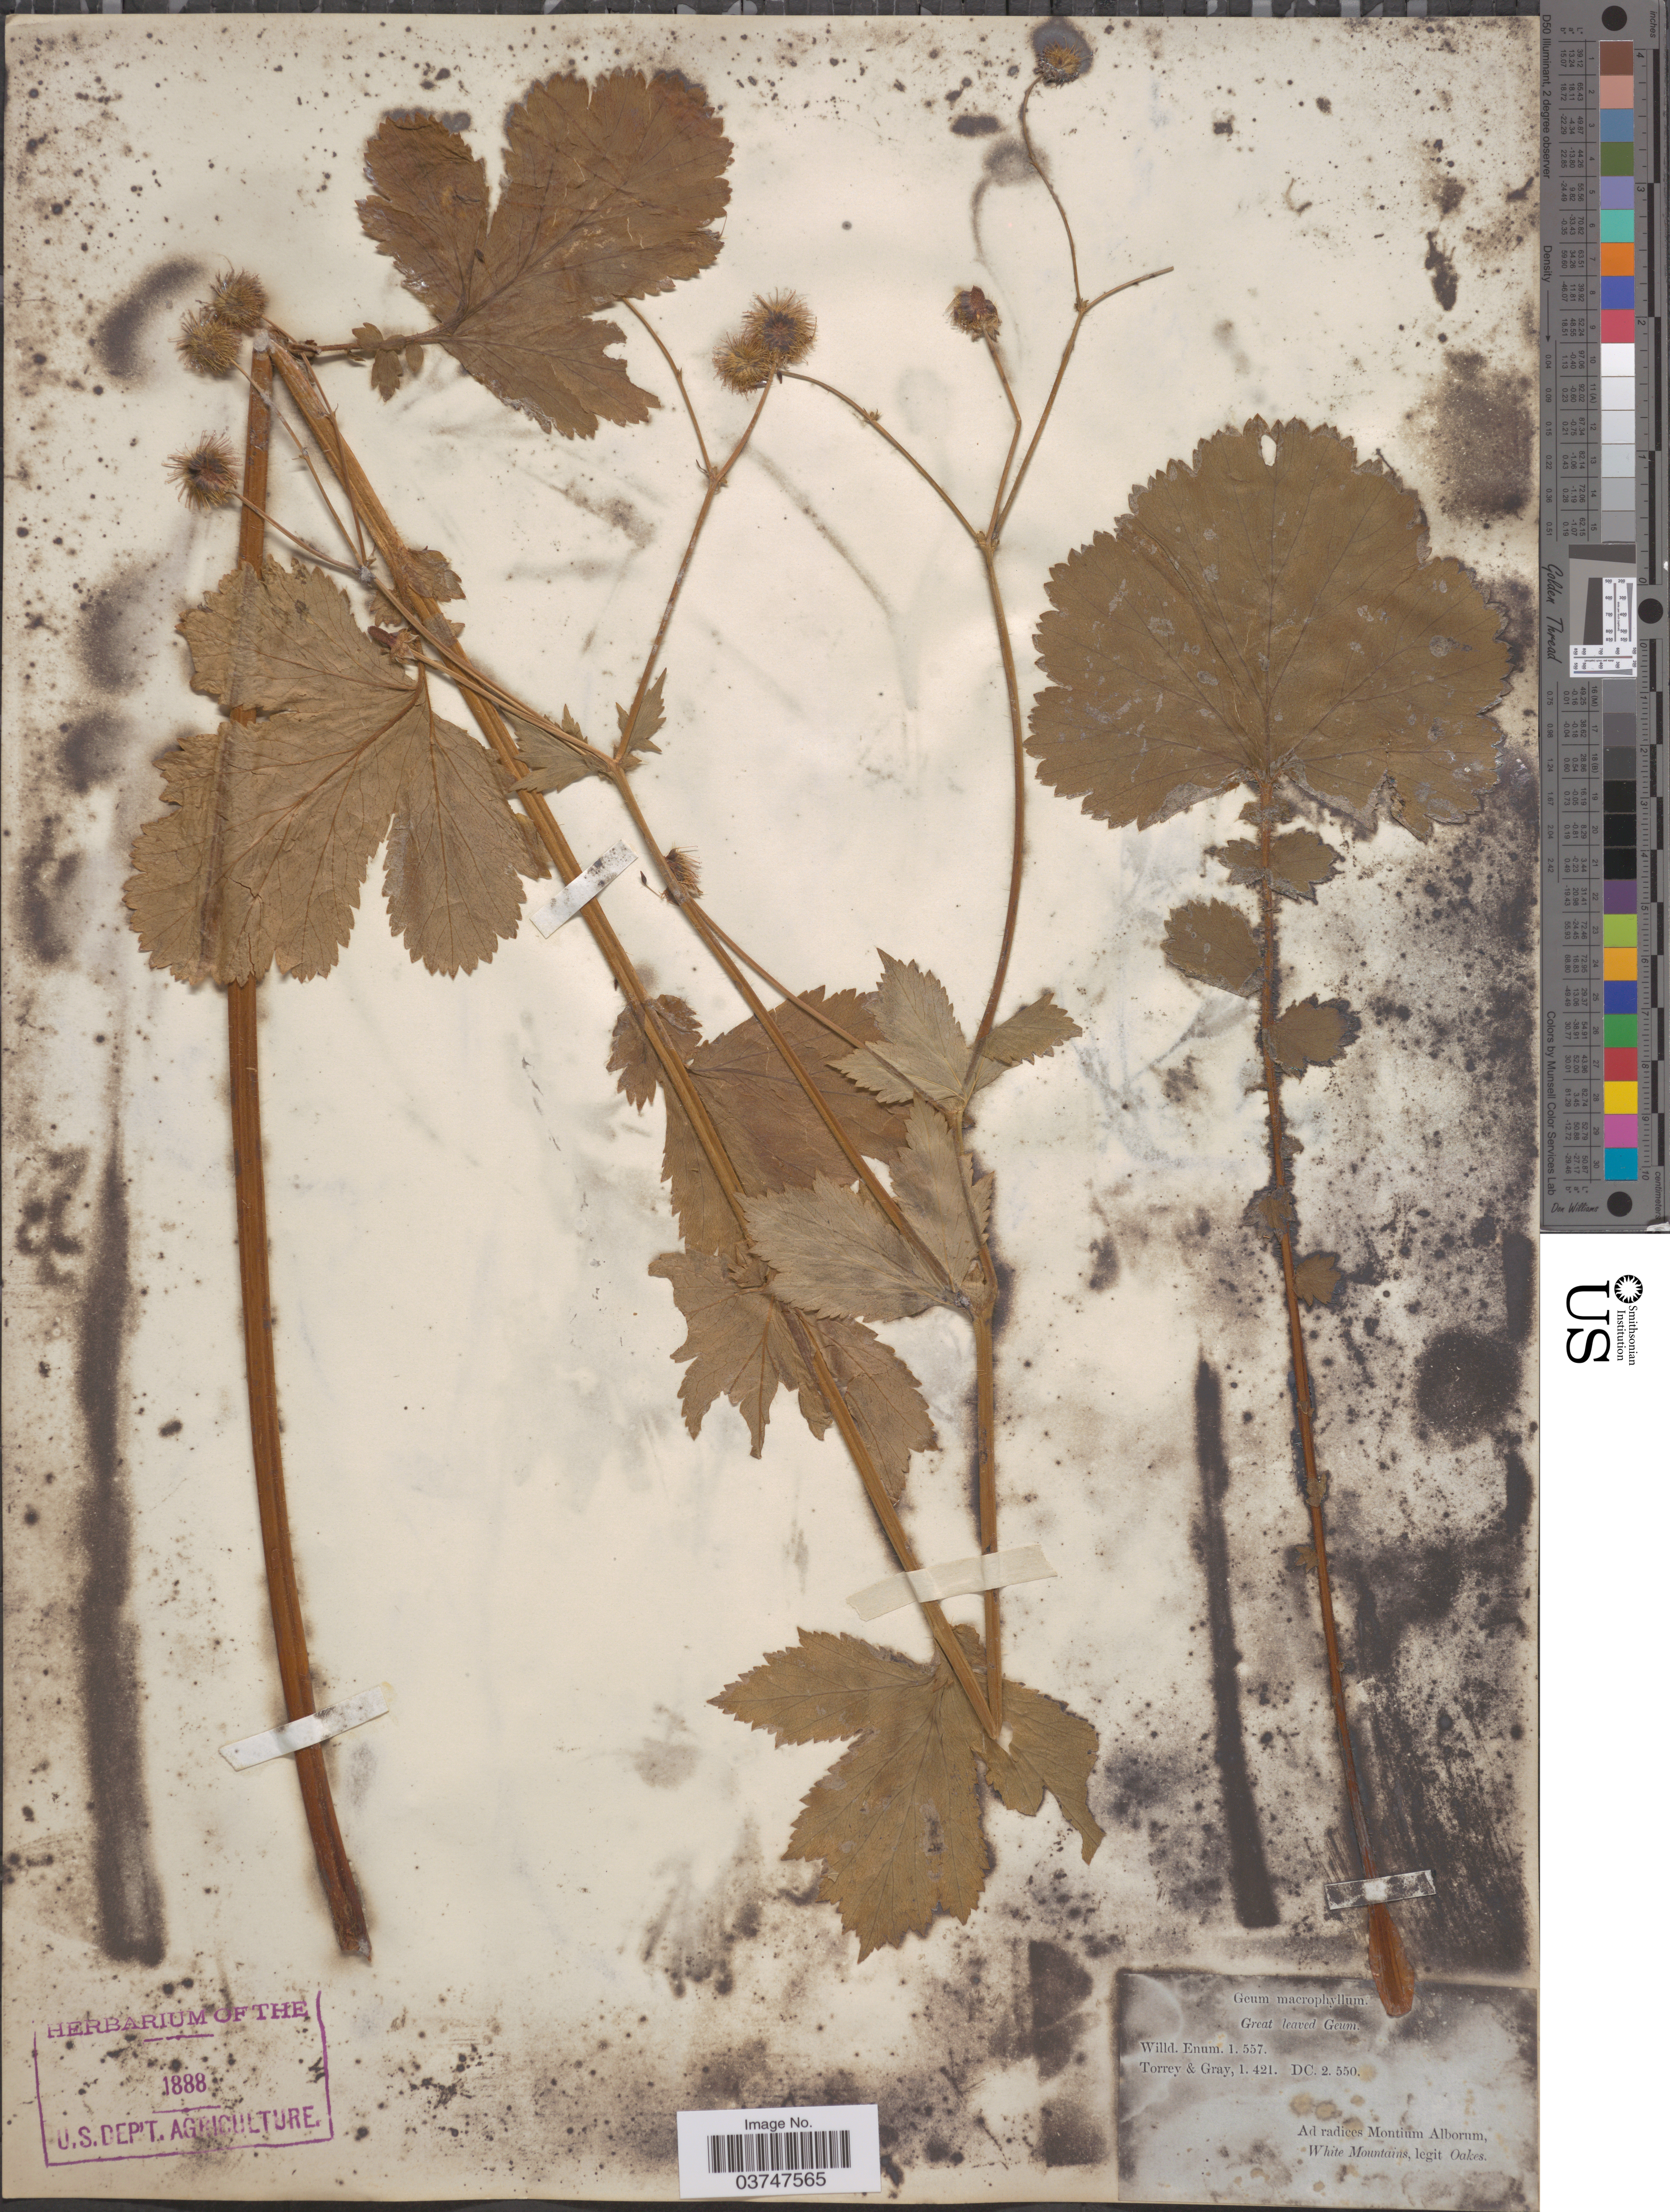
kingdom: Plantae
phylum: Tracheophyta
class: Magnoliopsida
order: Rosales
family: Rosaceae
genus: Geum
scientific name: Geum macrophyllum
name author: Willd.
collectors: -. Oakes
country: United States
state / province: New Hampshire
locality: Ad radices Montium Alborum, White Mountains.